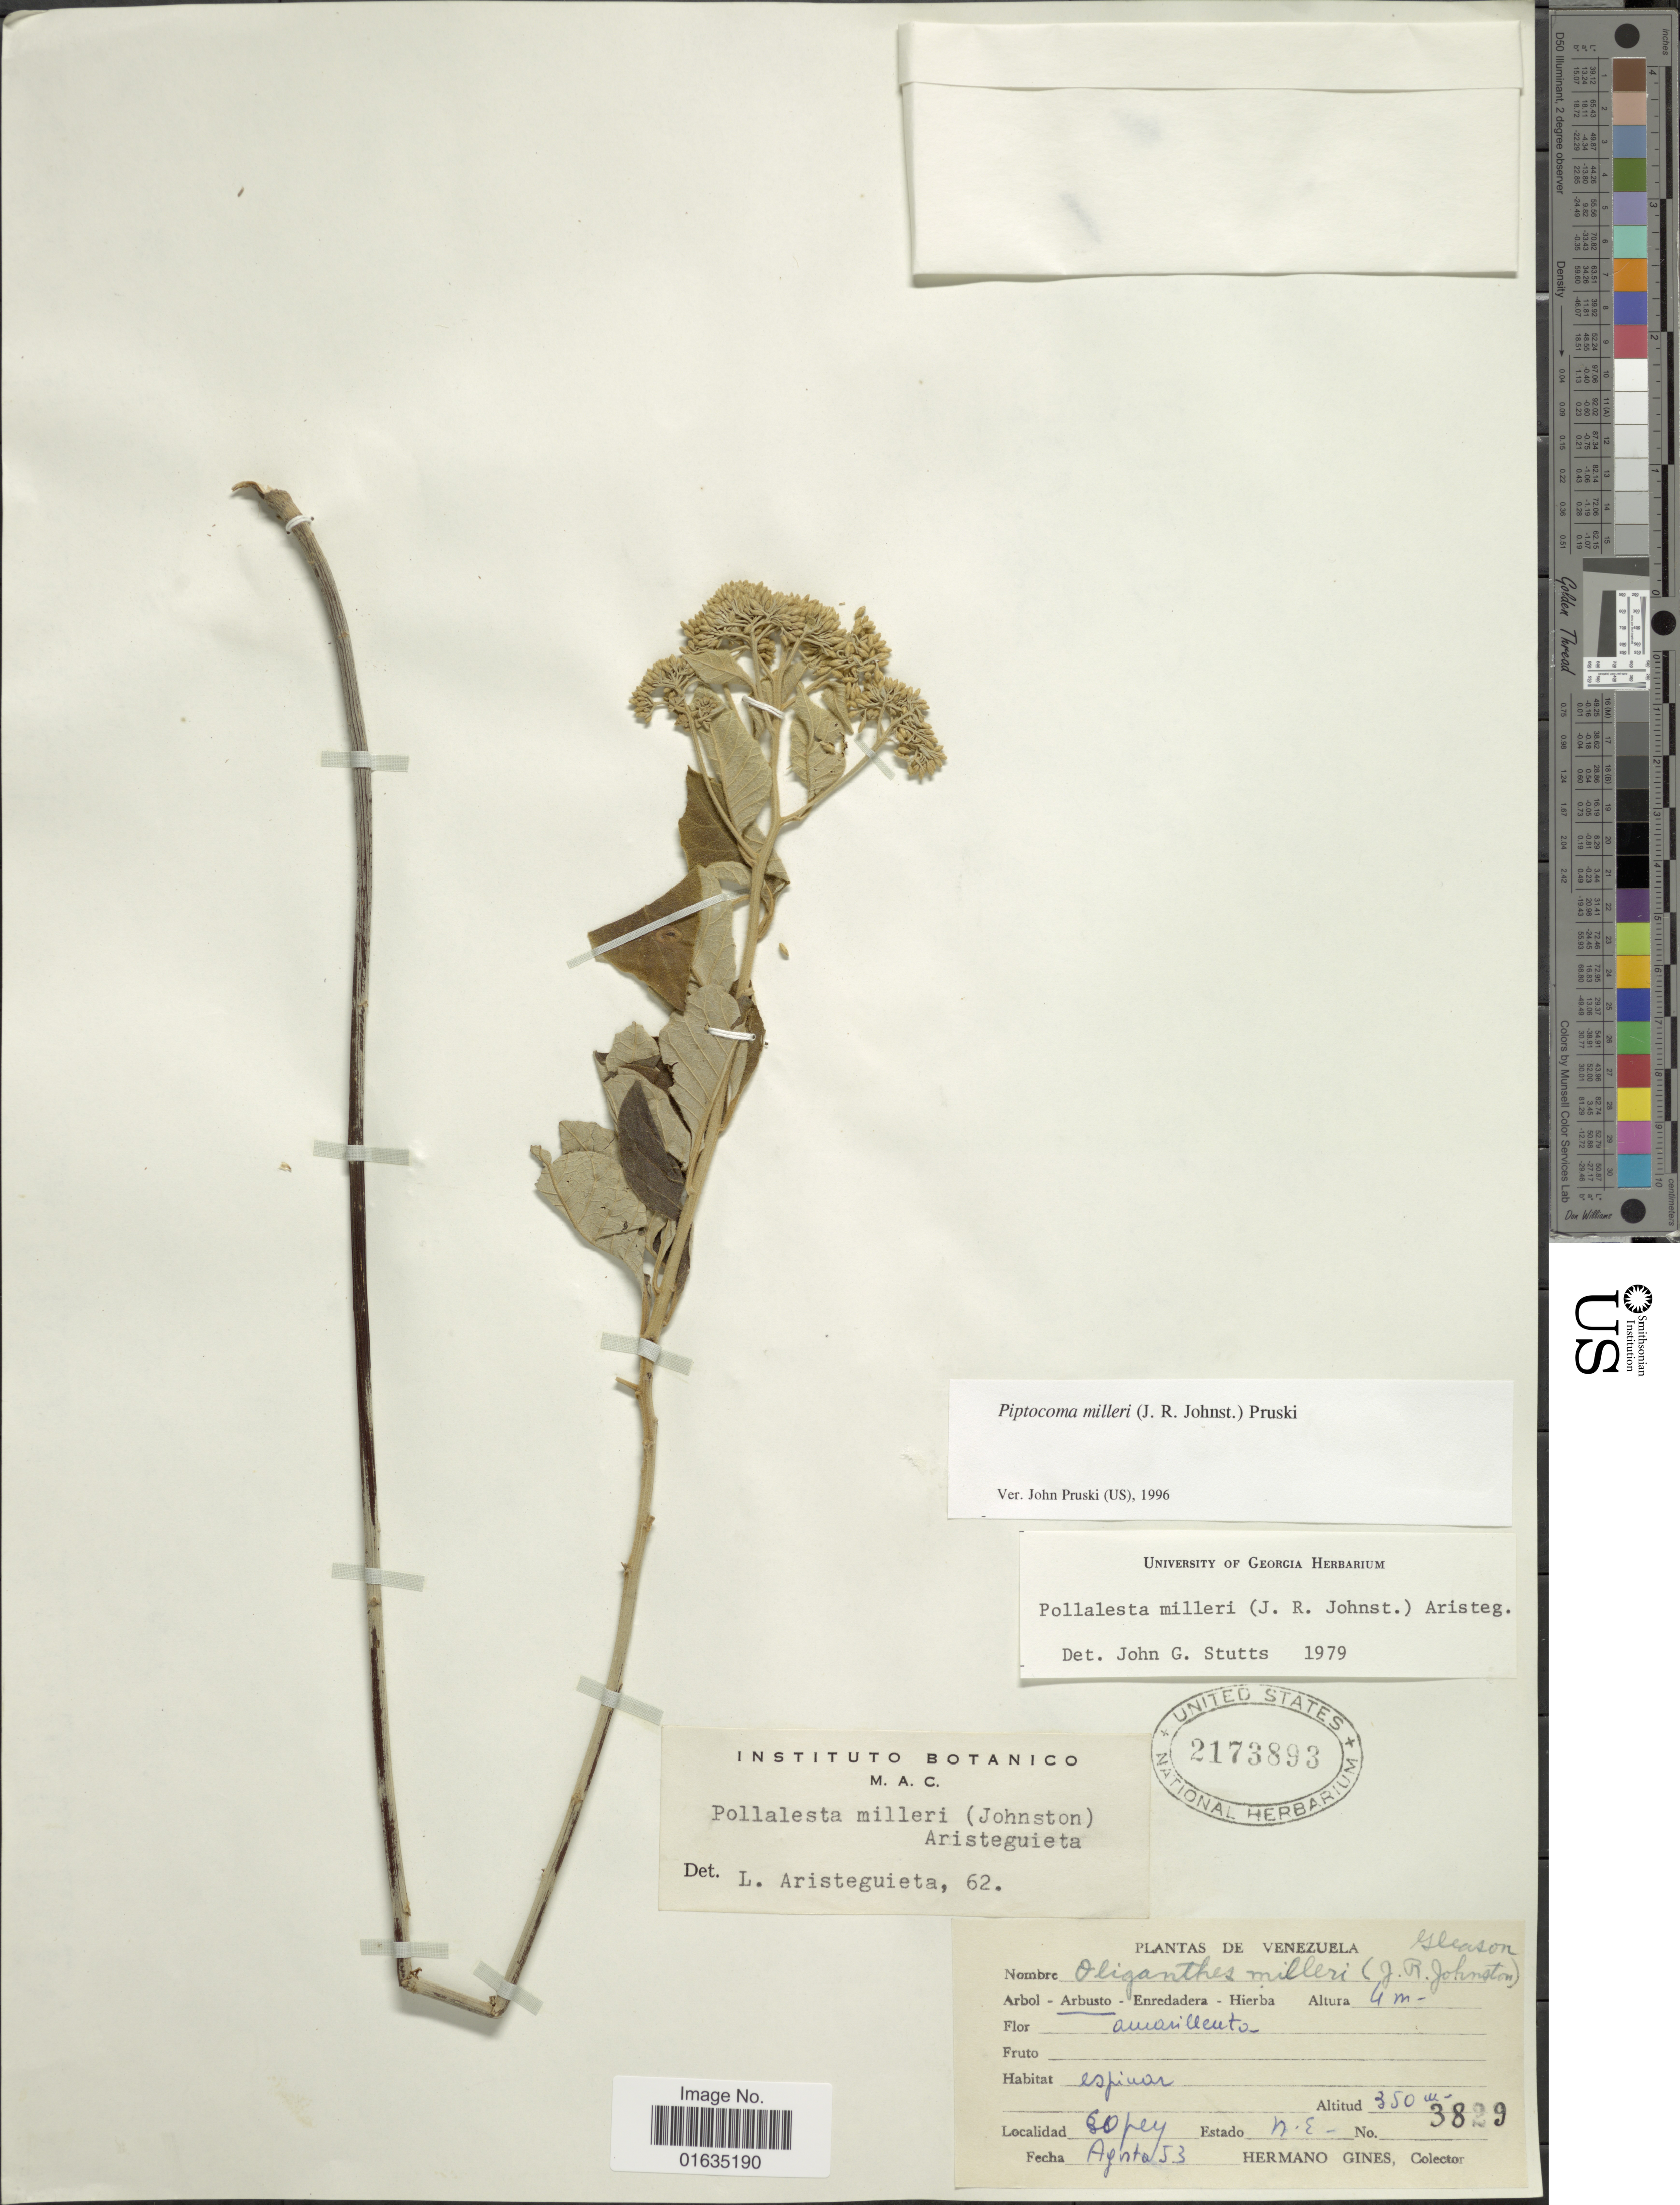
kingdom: Plantae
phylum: Tracheophyta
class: Magnoliopsida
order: Asterales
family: Asteraceae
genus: Piptocoma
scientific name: Piptocoma milleri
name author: (J.R. Johnst.) Pruski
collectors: Bro. Gines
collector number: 3829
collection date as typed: Transcribed d/m/y: /8/53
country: Venezuela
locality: Copey, Estado N. E.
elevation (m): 350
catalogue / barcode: US 2173893